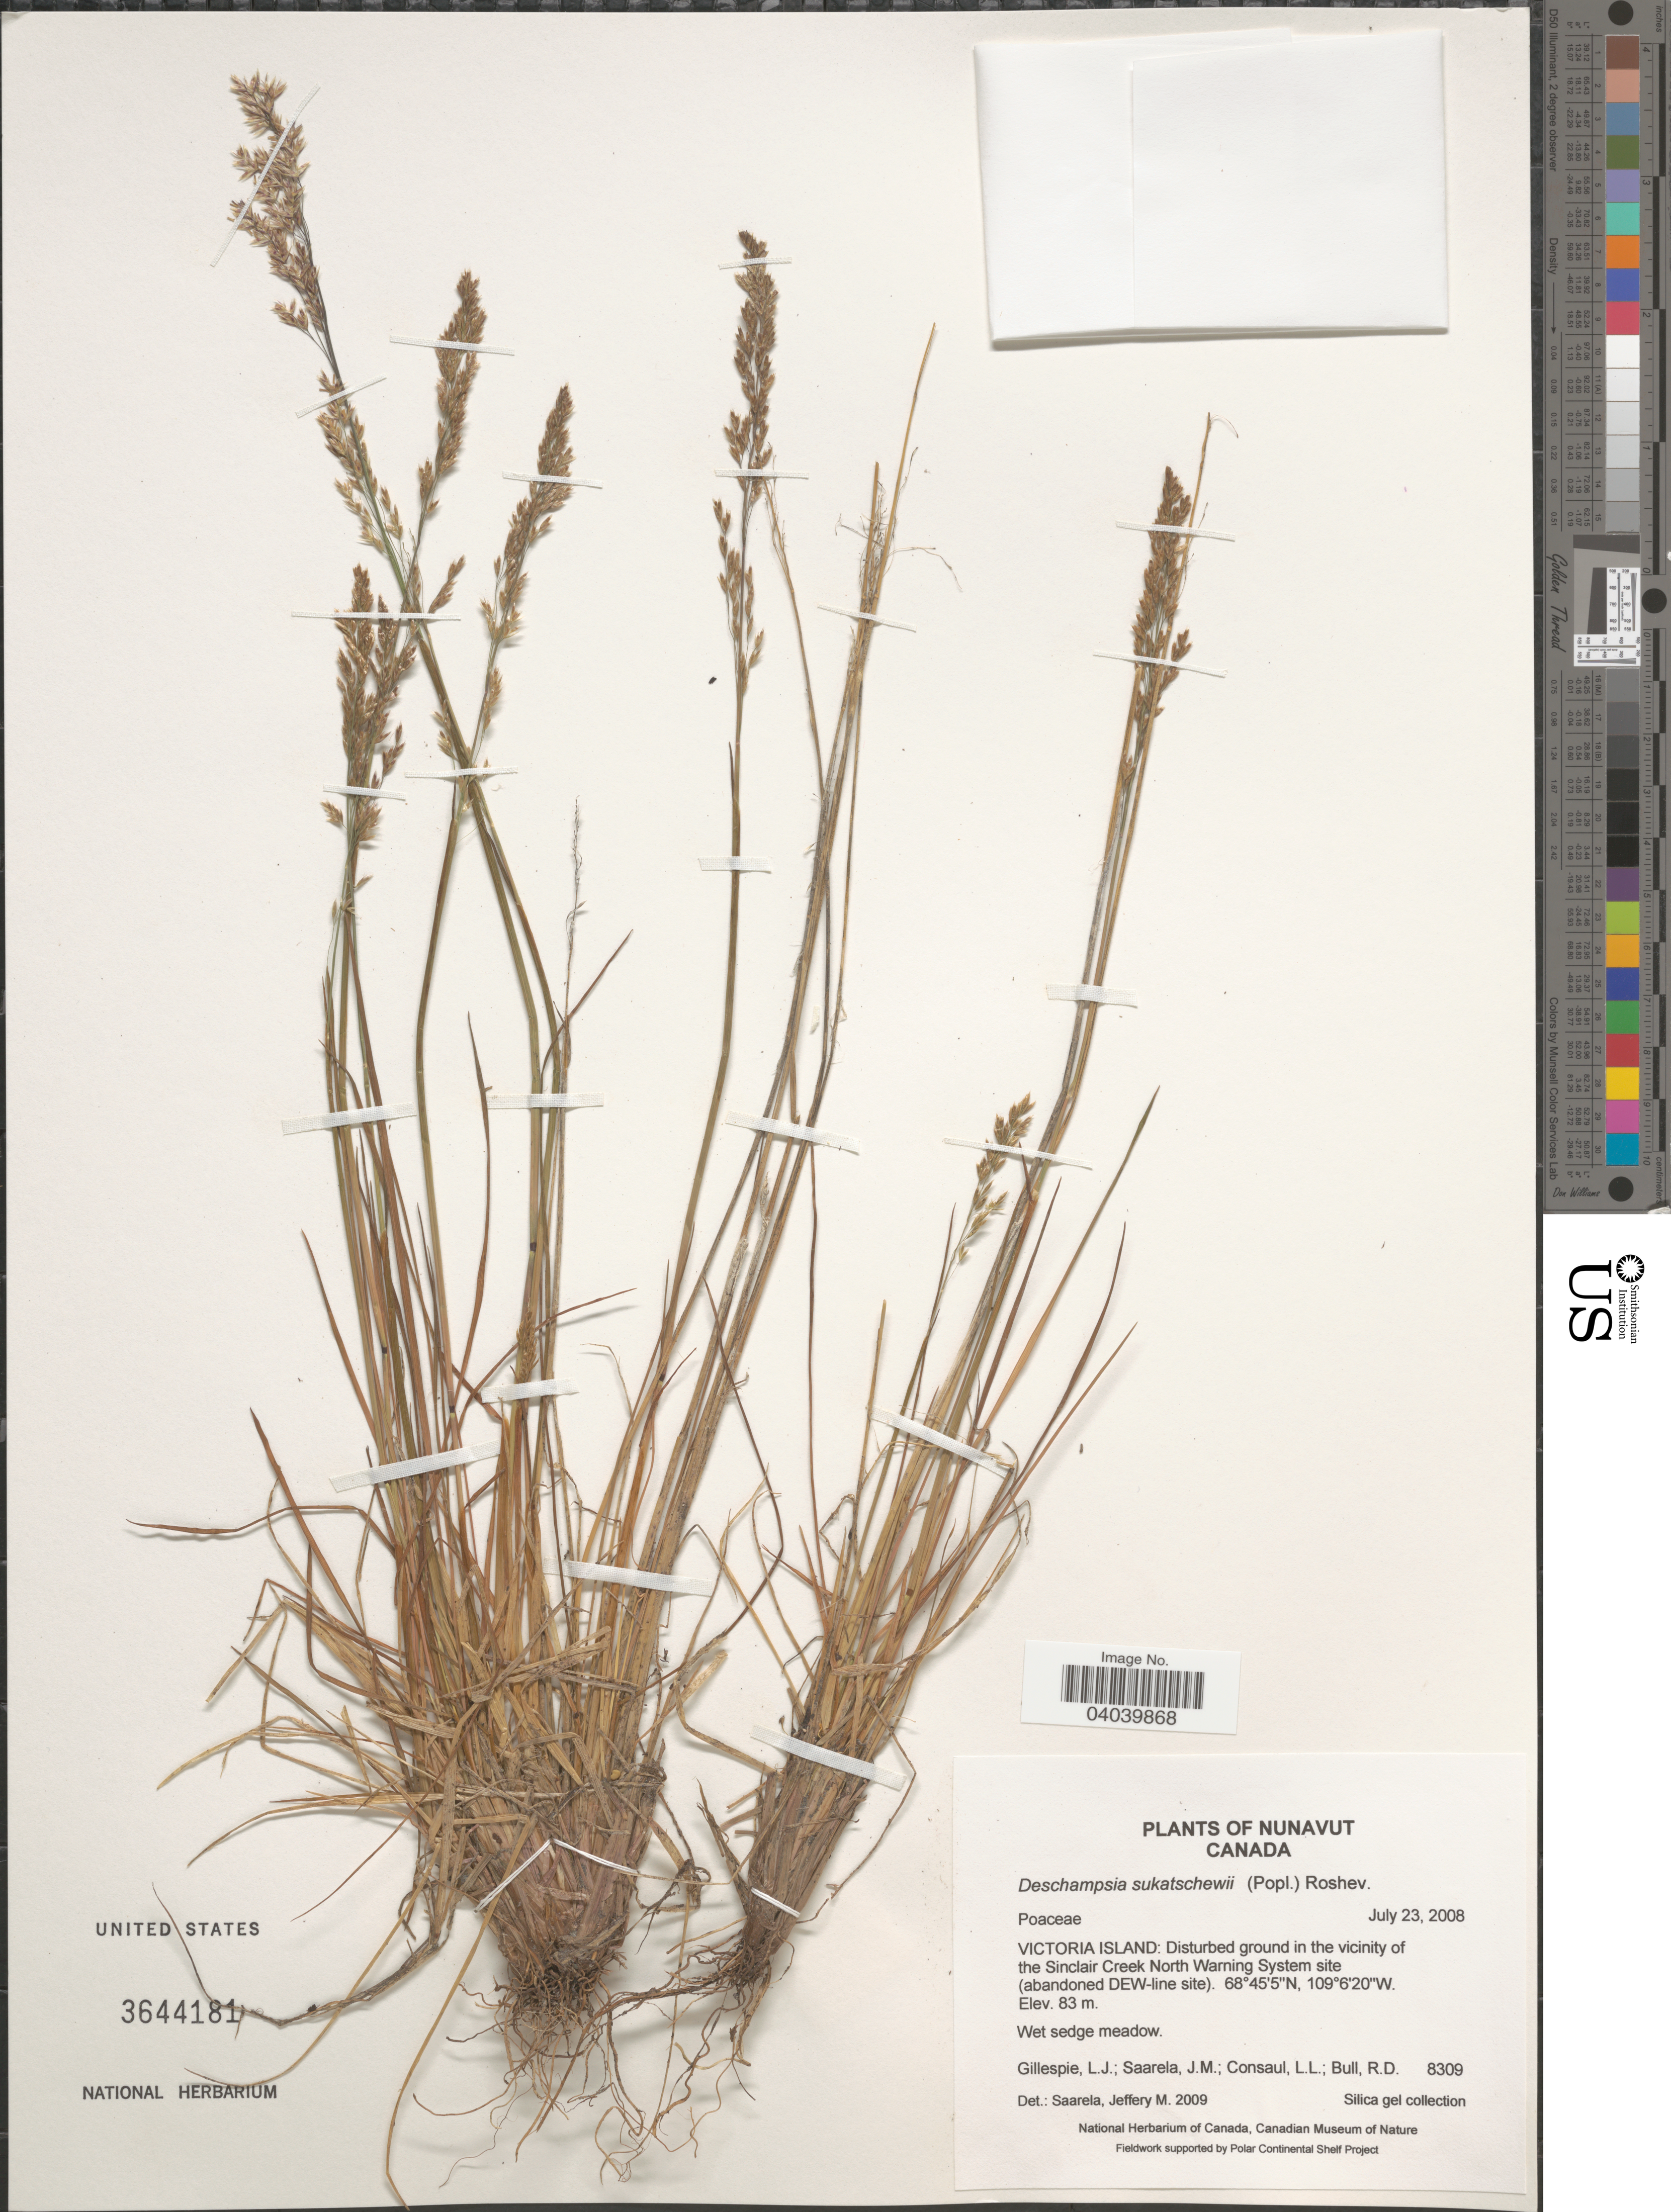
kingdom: Plantae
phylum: Tracheophyta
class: Liliopsida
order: Poales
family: Poaceae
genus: Deschampsia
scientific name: Deschampsia sukatschewii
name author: (Popl.) Roshev.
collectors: L. Gillespie, J. Saarela, L. Consaul & R. Bull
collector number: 8309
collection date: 2008-07-23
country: Canada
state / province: Nunavut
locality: Victoria Island: Disturbed ground in the vicinity of the Sinclair Creek North Warning System site (abandoned DEW-line site).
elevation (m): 83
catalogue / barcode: US 3644181